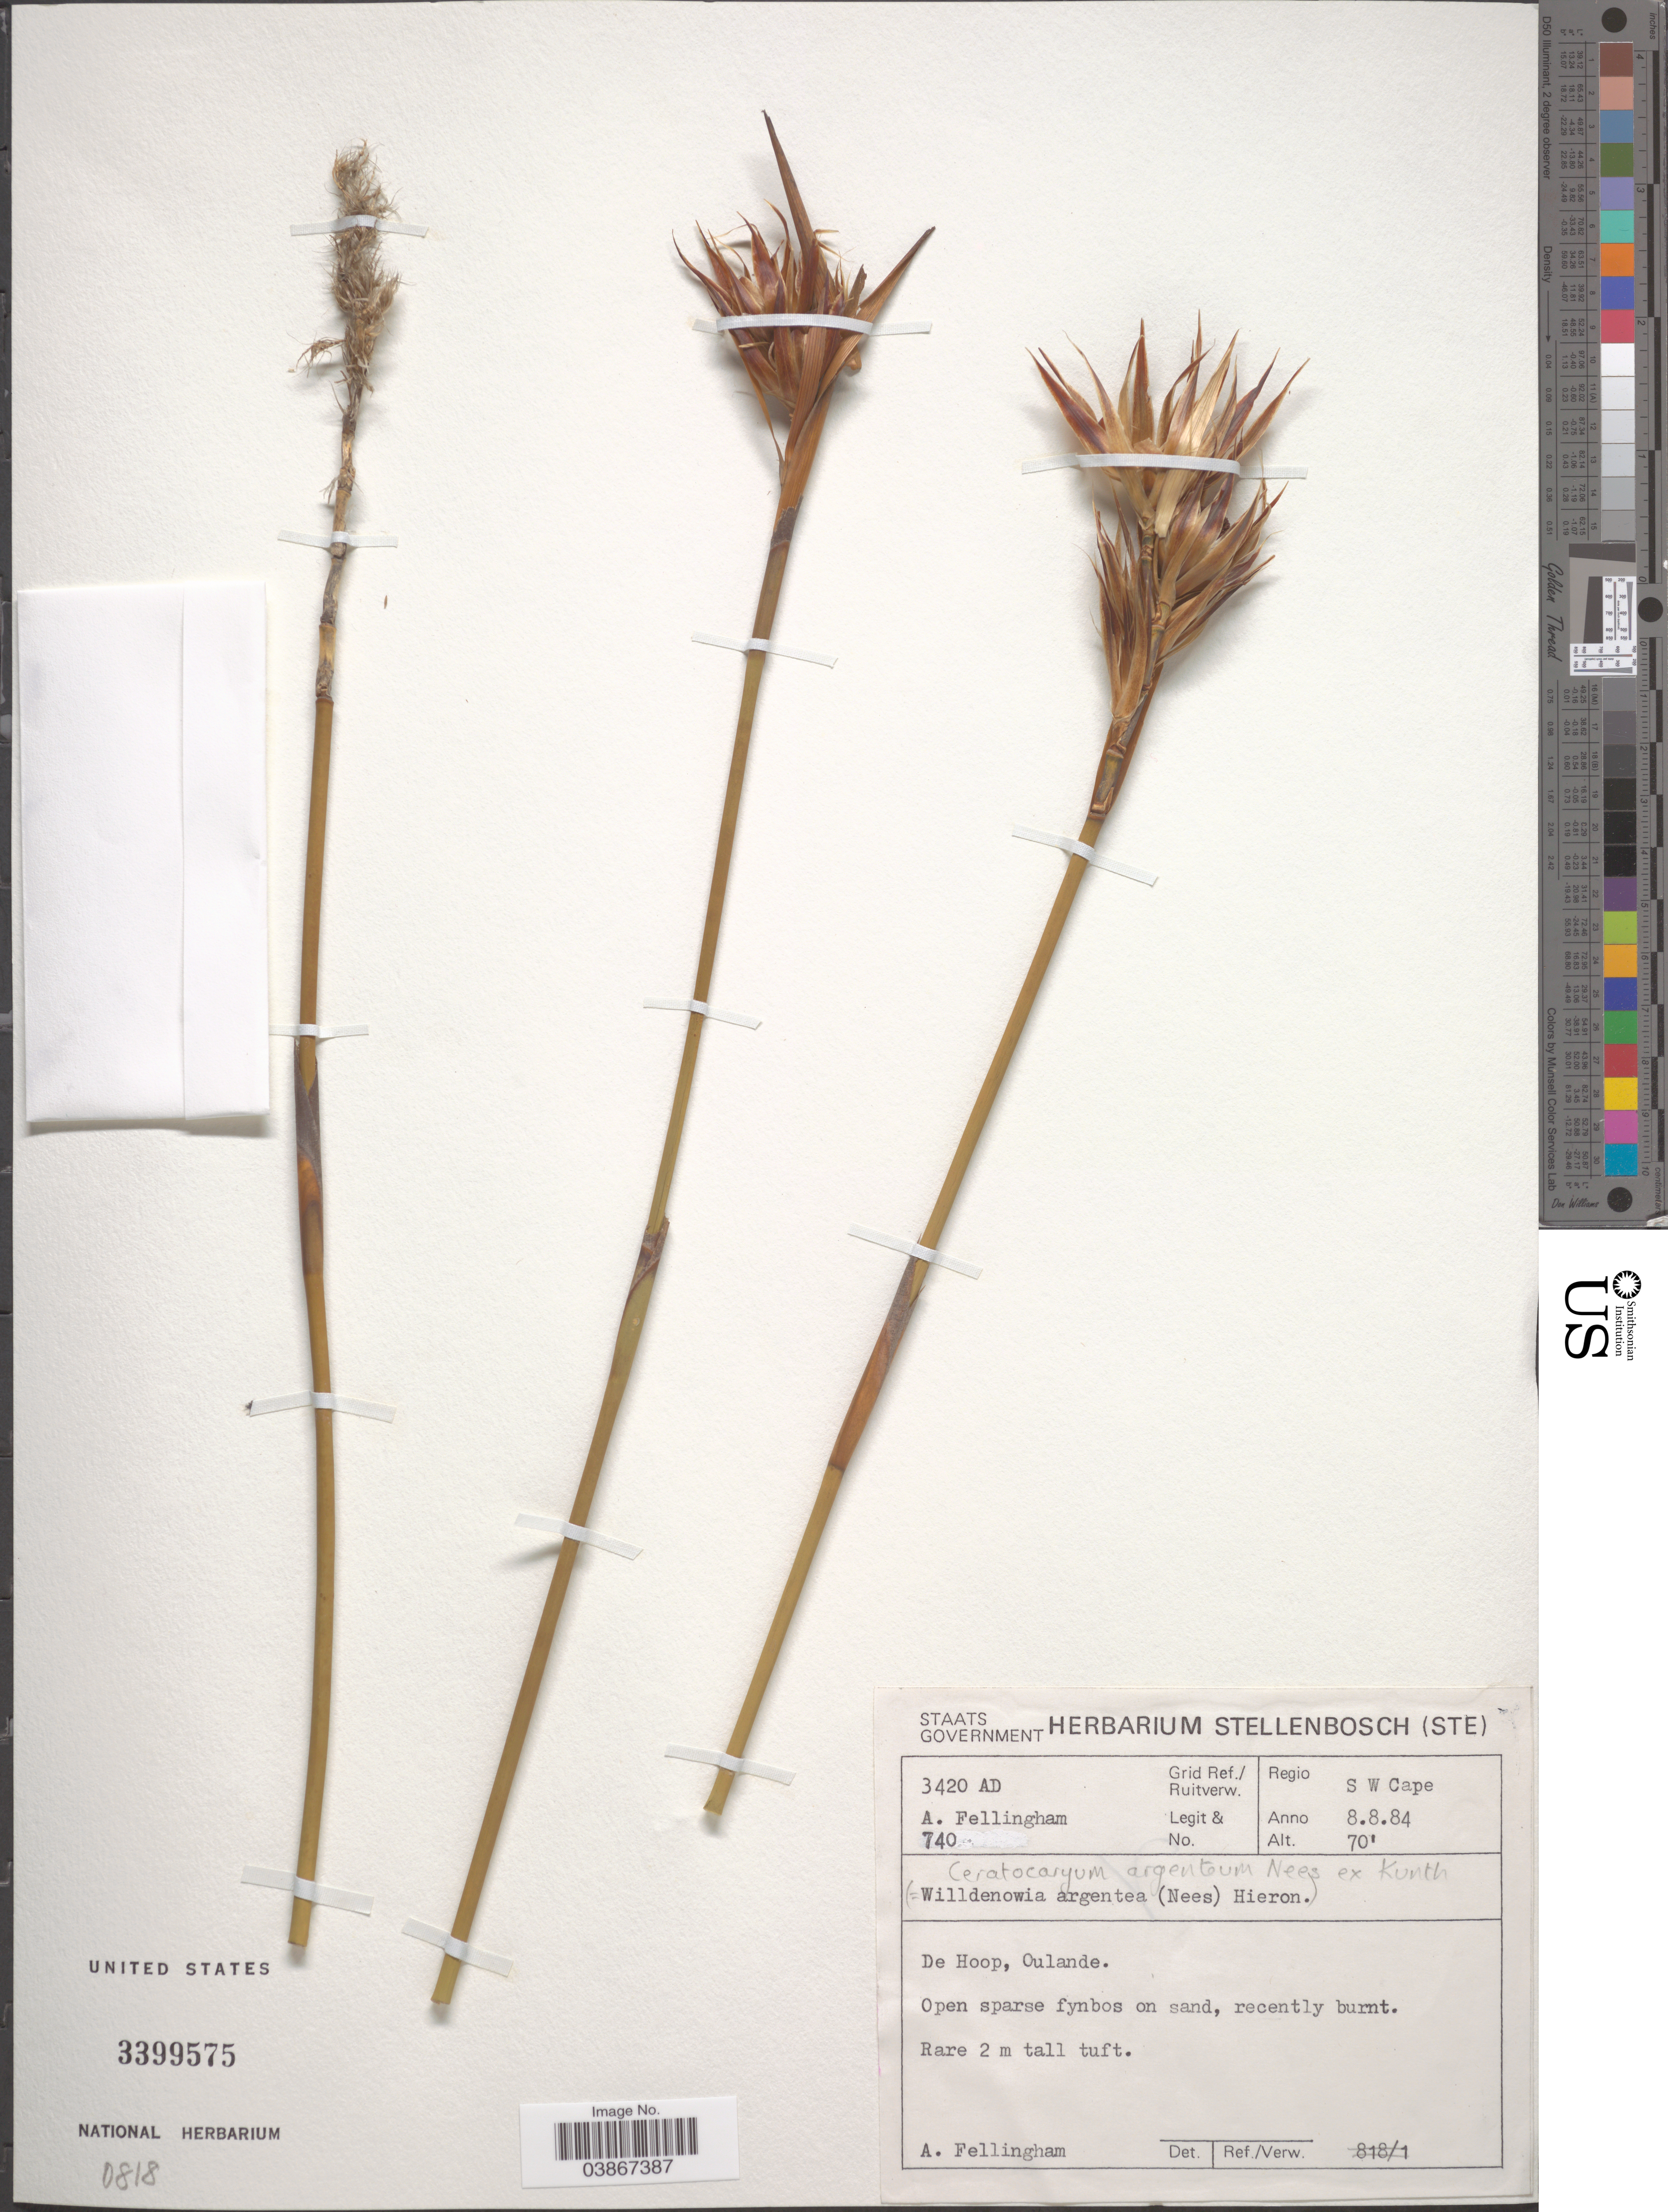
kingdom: Plantae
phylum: Tracheophyta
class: Liliopsida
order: Poales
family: Restionaceae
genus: Ceratocaryum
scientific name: Ceratocaryum argenteum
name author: Nees ex Kunth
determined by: Strong, Mark T., (BOT), Smithsonian Institution - National Museum of Natural History (UNITED STATES)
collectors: A. Fellingham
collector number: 740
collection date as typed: Transcribed d/m/y: 8/8/84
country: South Africa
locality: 3420 AD Grid Ref./ Ruitverw. Regio S. W. Cape. De Hoop, Oulande.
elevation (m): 21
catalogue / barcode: US 3399575